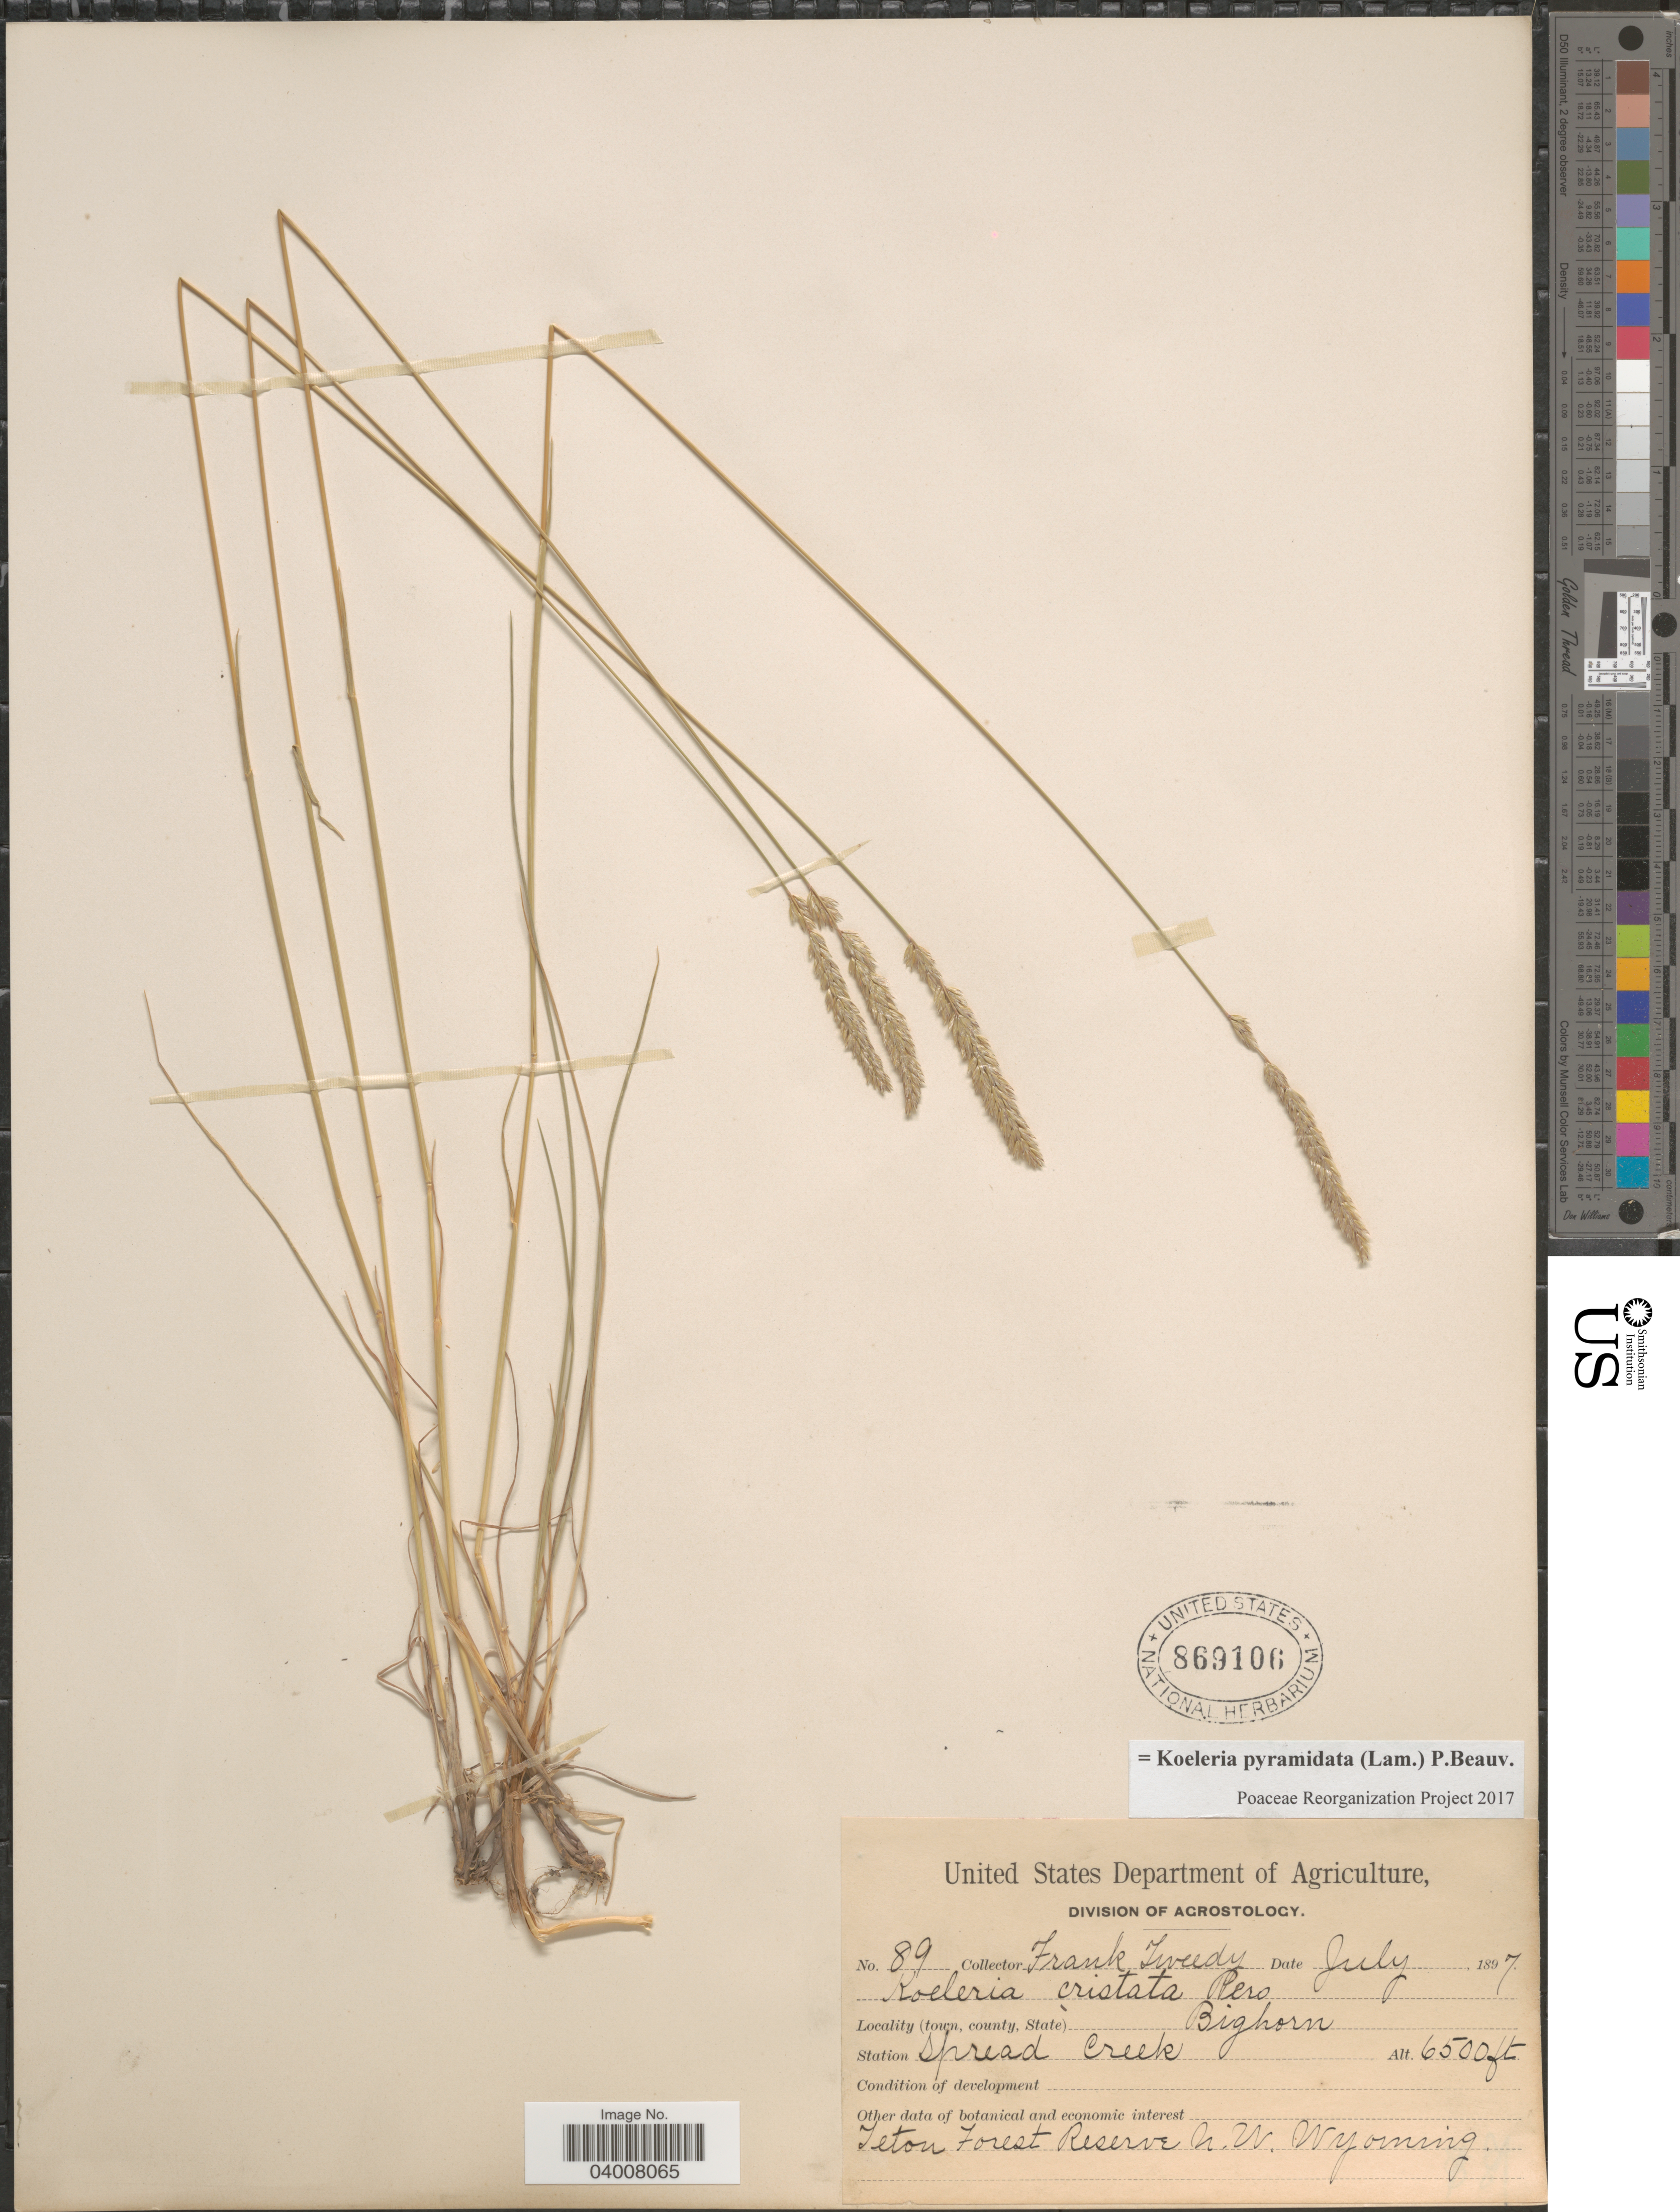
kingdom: Plantae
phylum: Tracheophyta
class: Liliopsida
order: Poales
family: Poaceae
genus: Koeleria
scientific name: Koeleria pyramidata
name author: (Lam.) P. Beauv.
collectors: F. Tweedy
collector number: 89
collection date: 1897-07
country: United States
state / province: Wyoming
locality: Bighorn. Spread Creek. Teton Forest Reserve N. W. Wyoming.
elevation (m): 1981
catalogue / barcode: US 869106